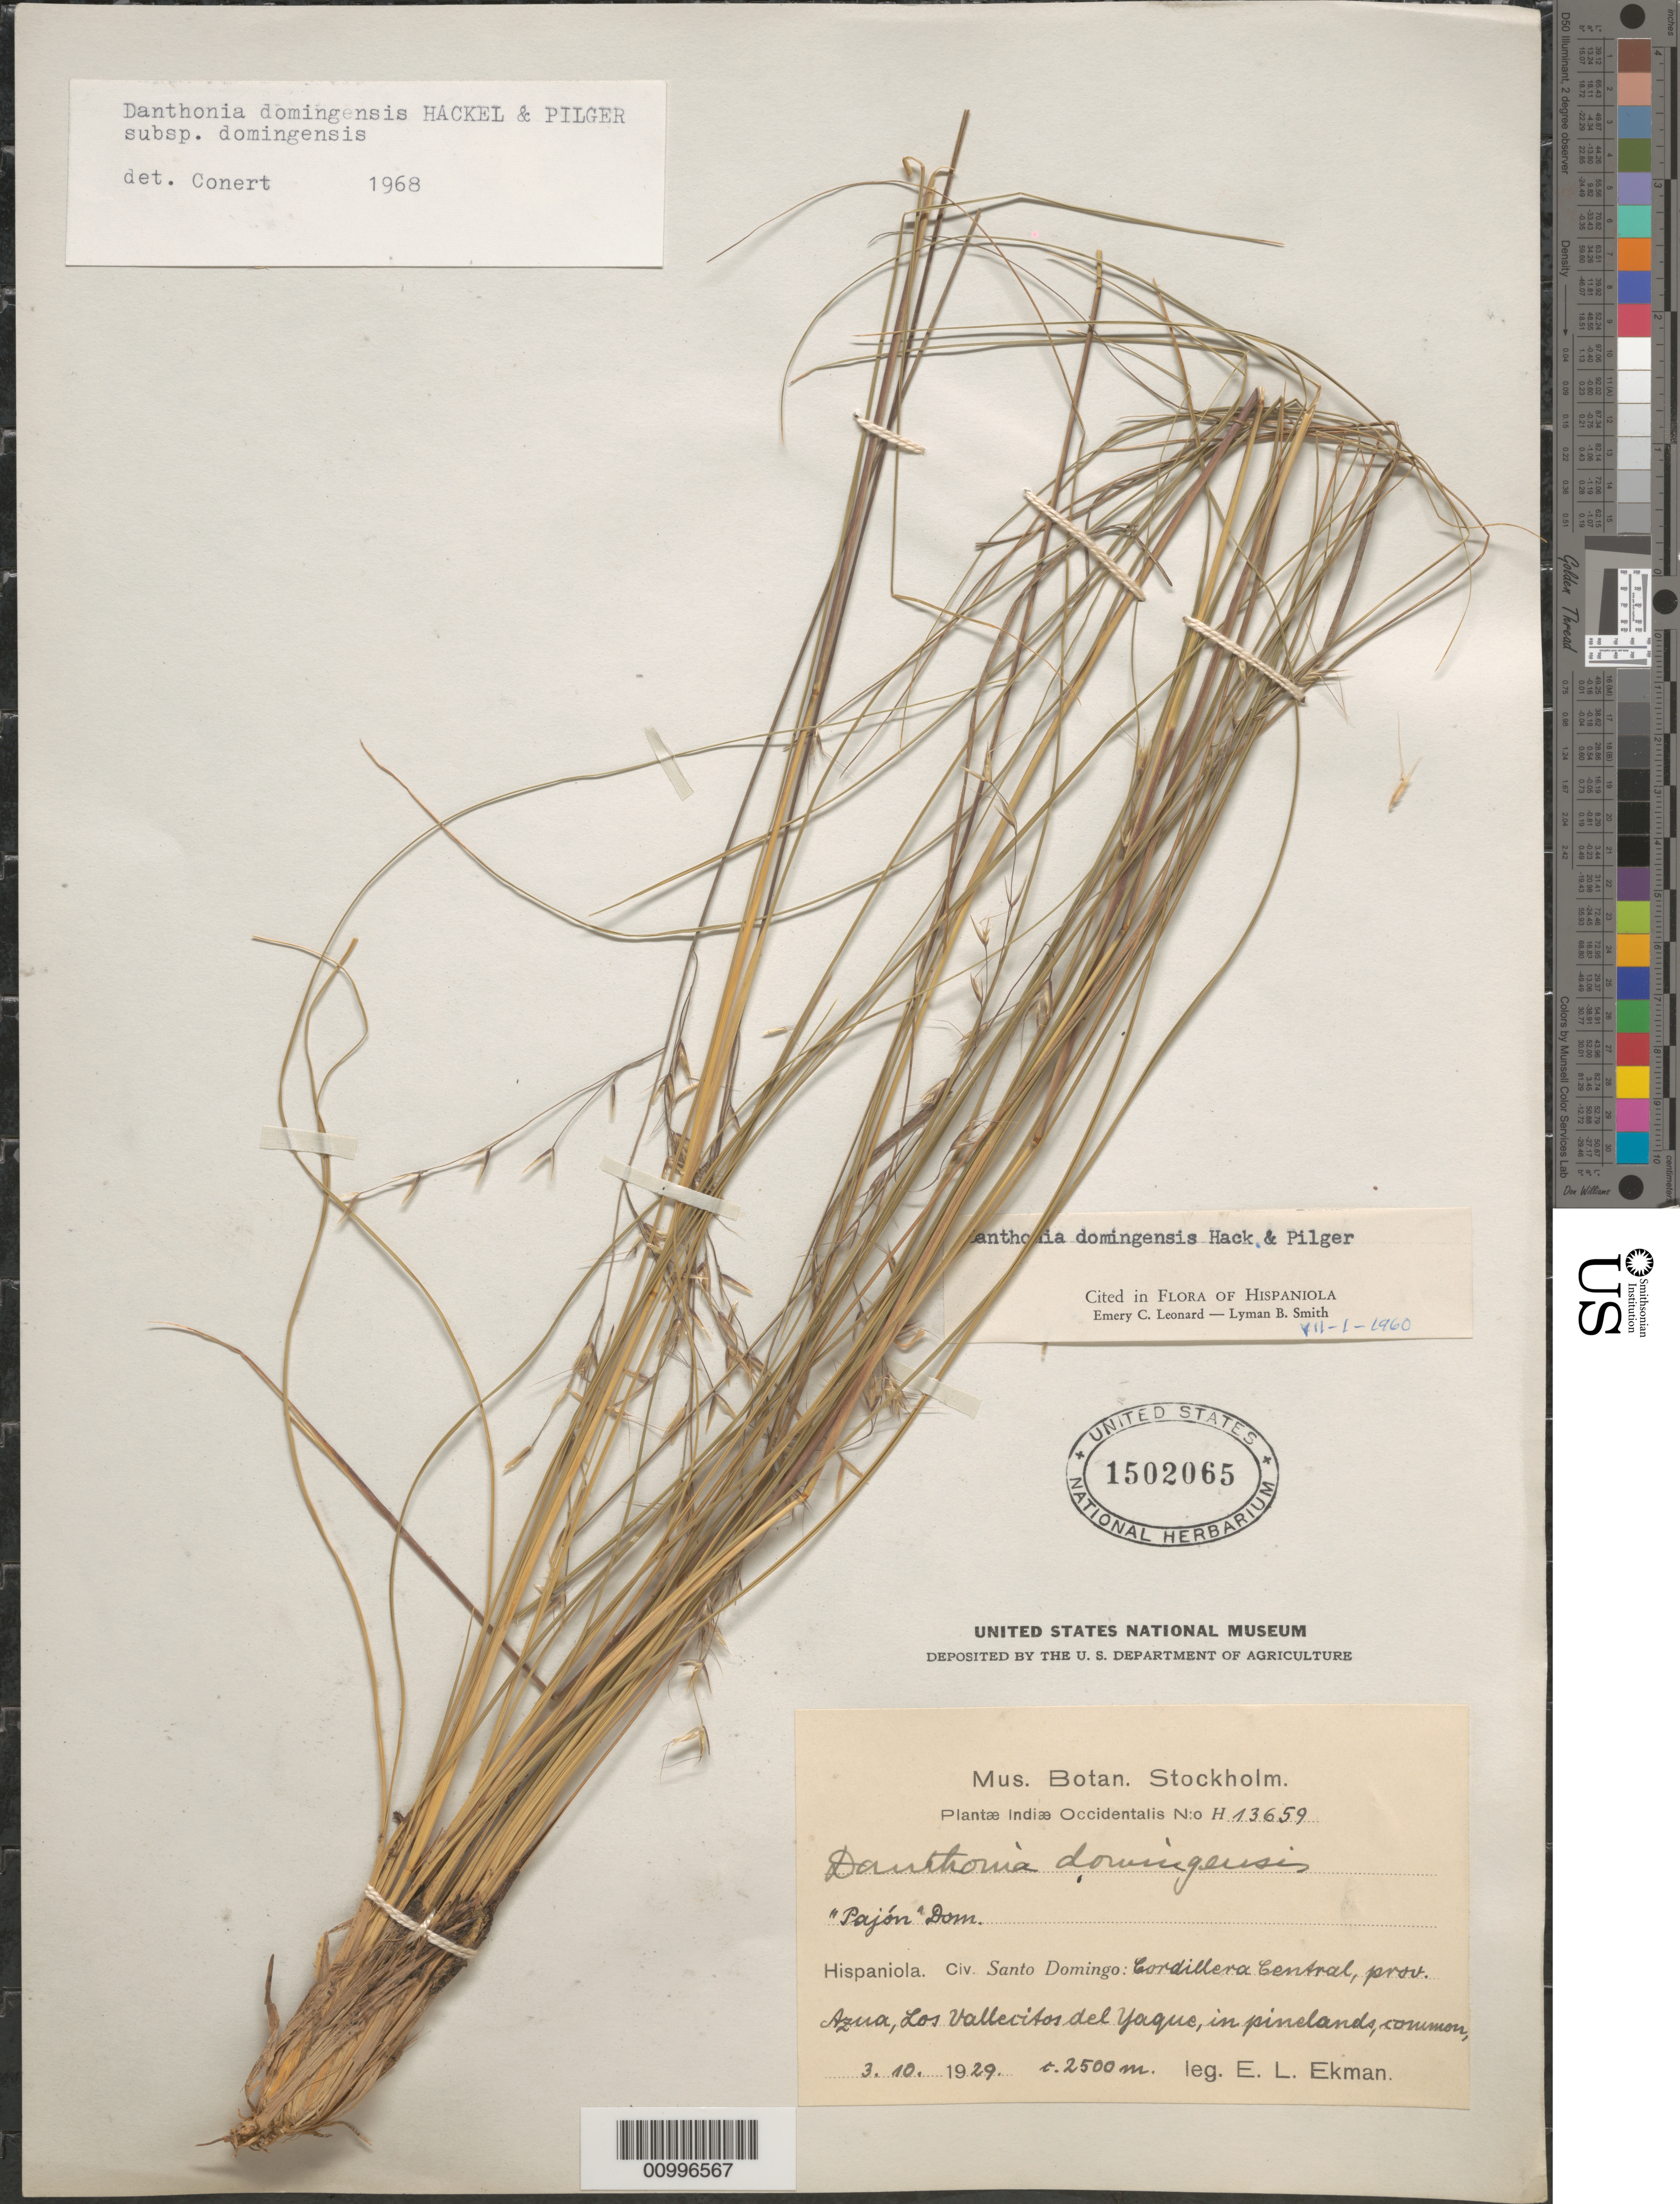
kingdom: Plantae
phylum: Tracheophyta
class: Liliopsida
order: Poales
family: Poaceae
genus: Danthonia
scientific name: Danthonia domingensis subsp. domingensis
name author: Hack. & Pilg.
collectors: E. L. Ekman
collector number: H 13659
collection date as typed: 10 Mar 1929 or 03 Oct 1929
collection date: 1929-03-10 or 1929-10-03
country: Dominican Republic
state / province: Azua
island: Hispaniola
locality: Cordillera Central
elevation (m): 2500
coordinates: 0 N, 0 E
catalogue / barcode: US 1502065